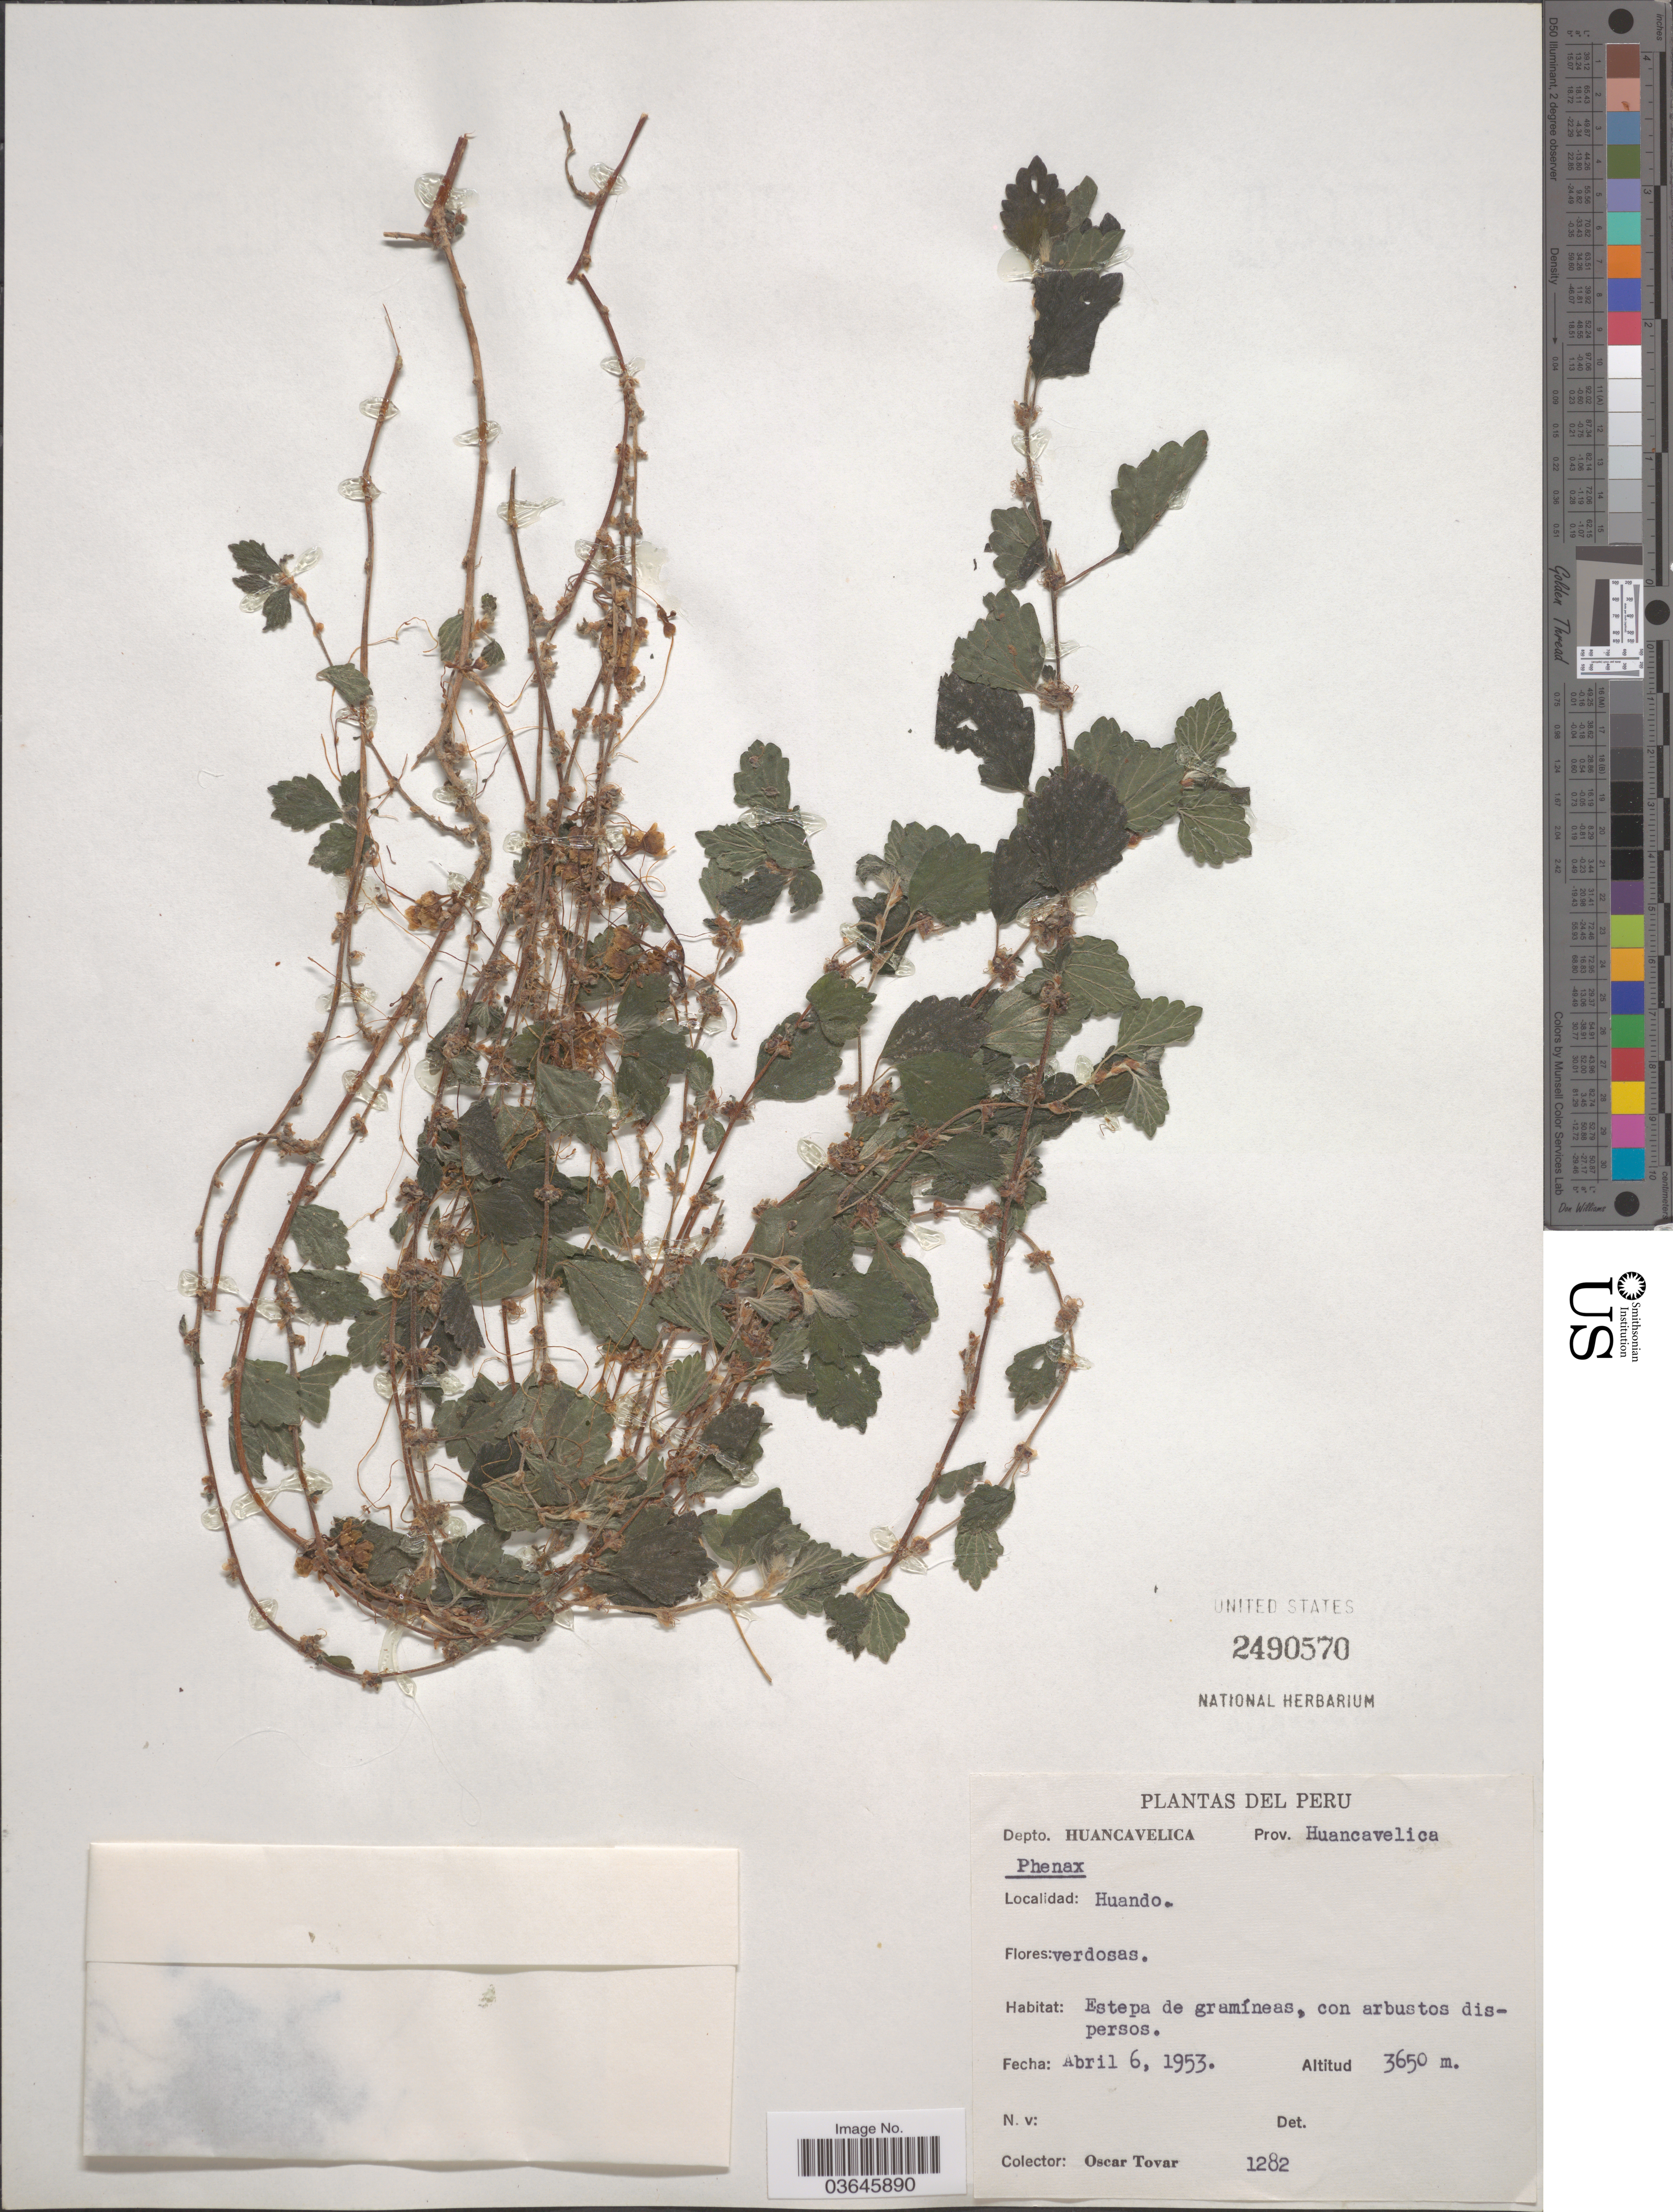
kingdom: Plantae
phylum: Tracheophyta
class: Magnoliopsida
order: Rosales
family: Urticaceae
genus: Phenax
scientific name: Phenax sp.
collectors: Ó. Tovar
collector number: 1282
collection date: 1953-04-06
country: Peru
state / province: Huancavelica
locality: Depto. Huancavelica. Prov. Huancavelica. Huando.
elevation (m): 3650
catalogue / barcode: US 2490570